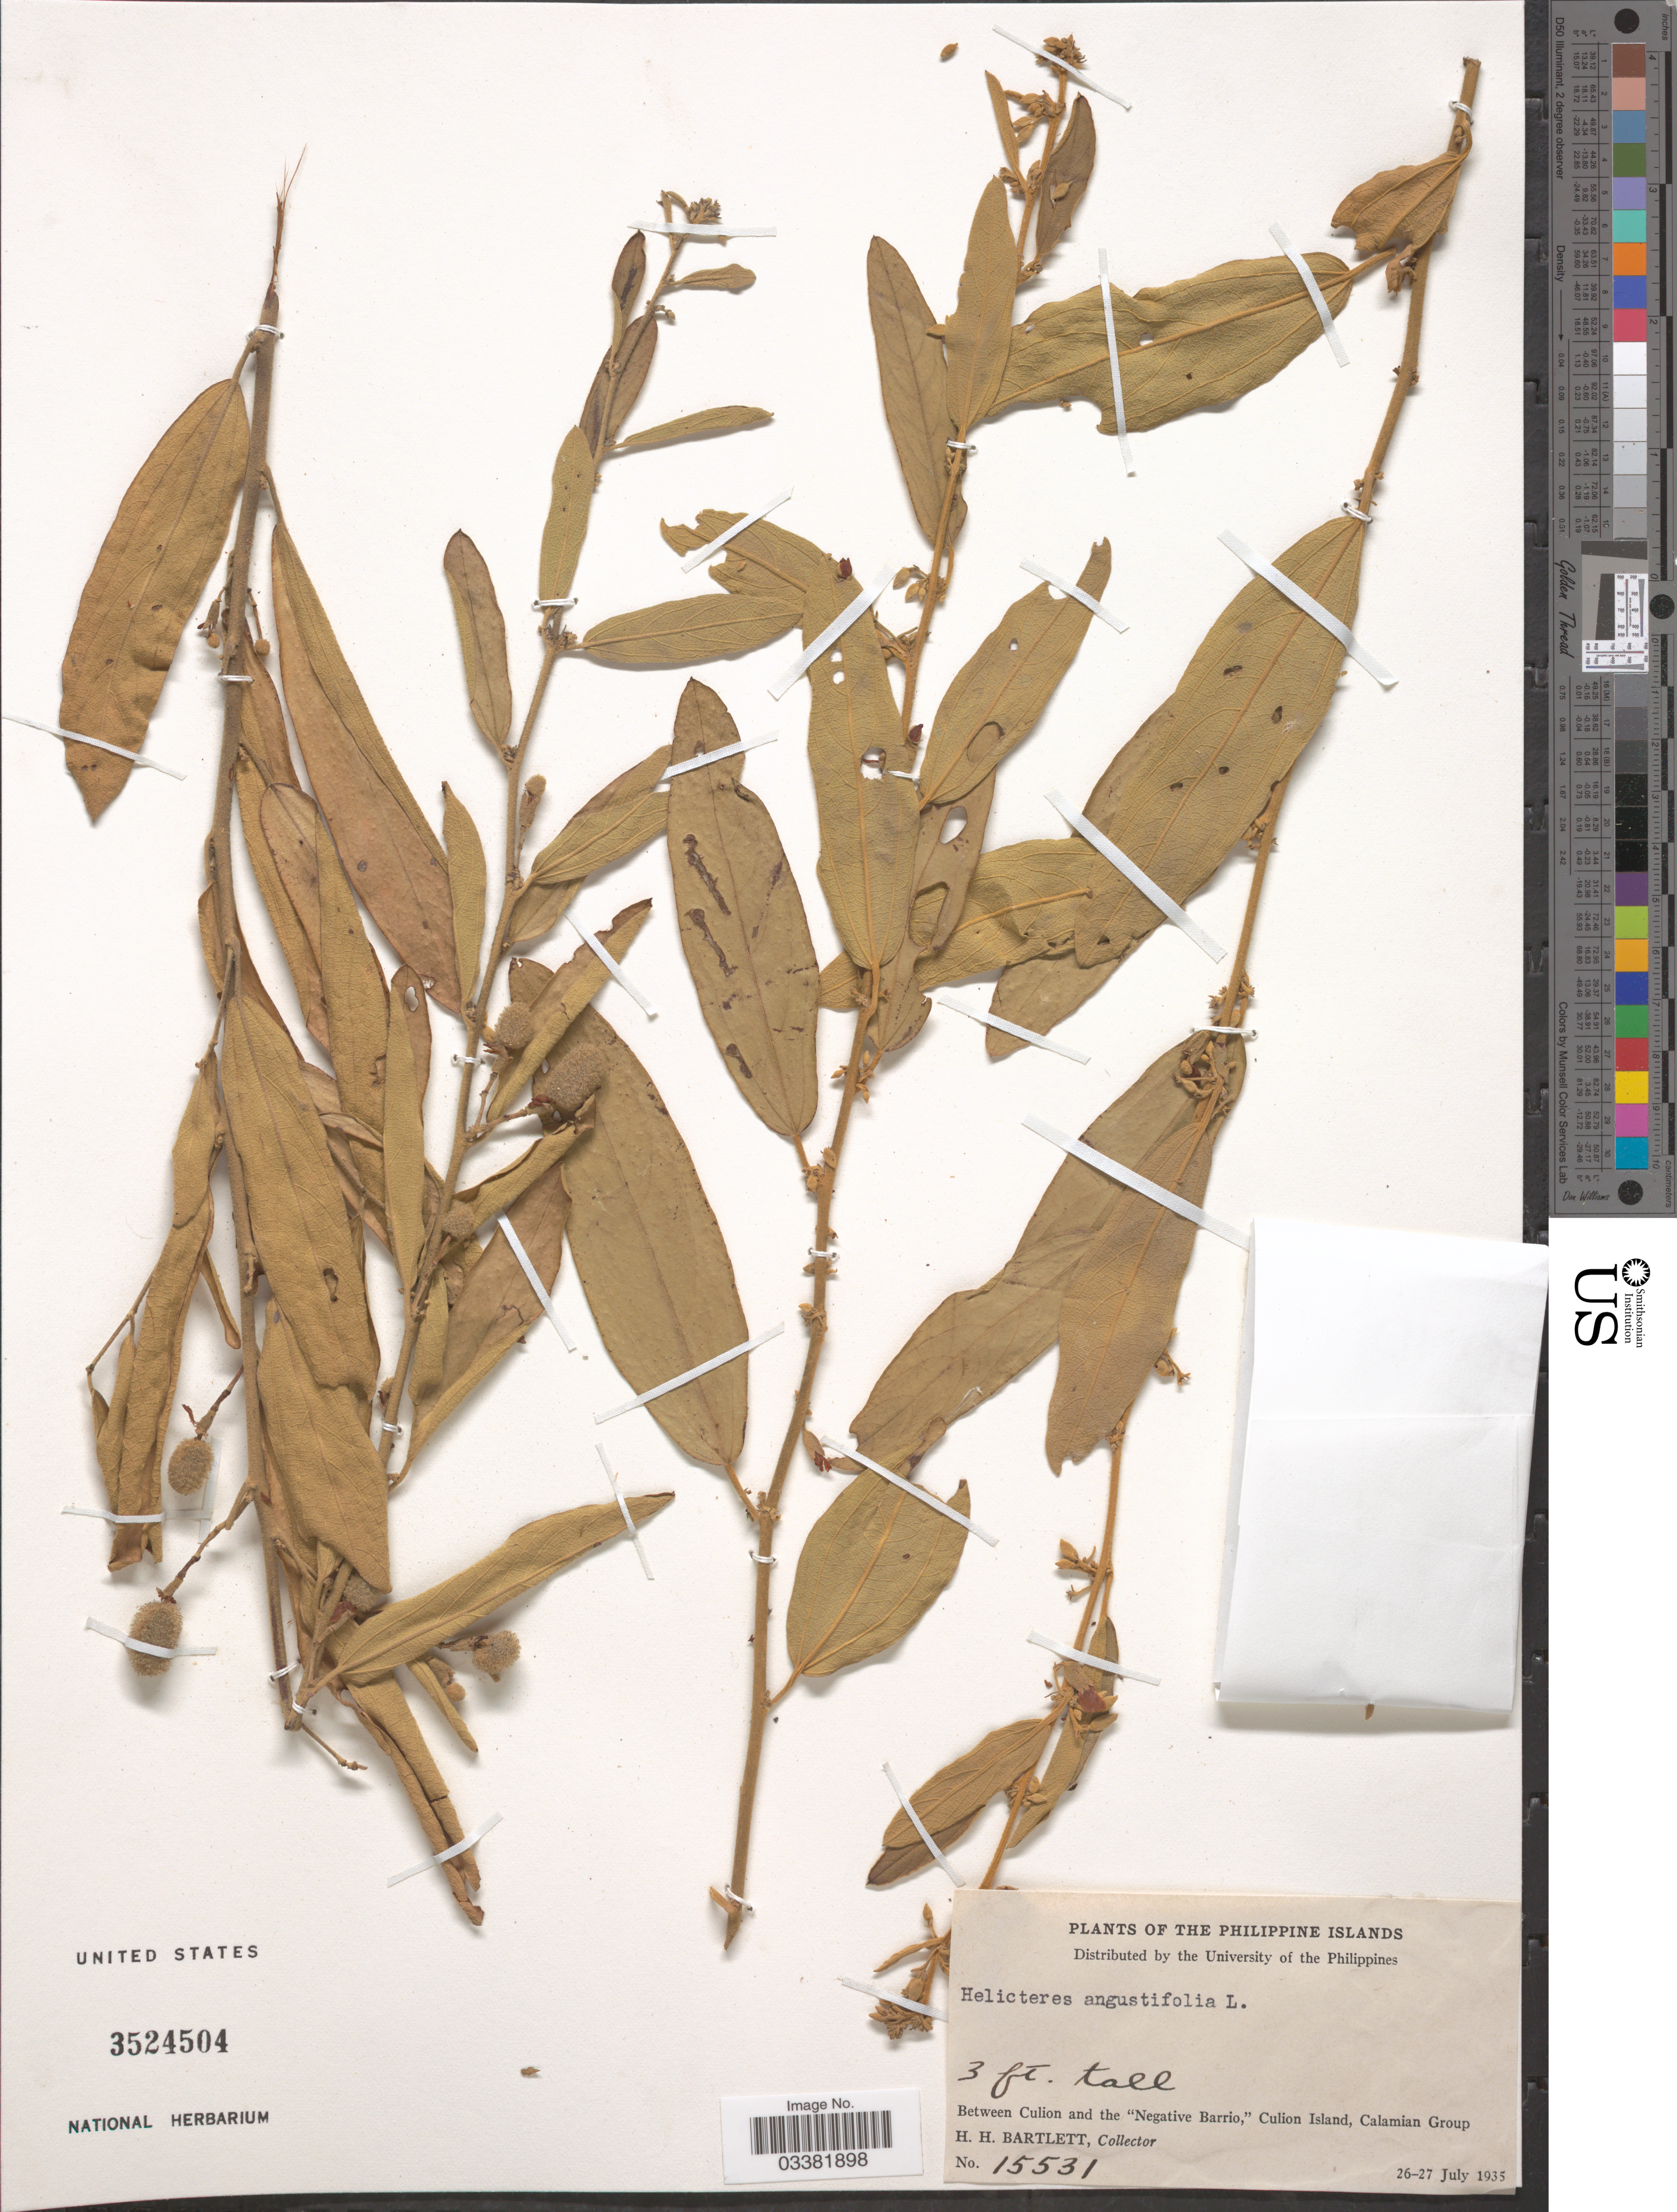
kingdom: Plantae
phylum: Tracheophyta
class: Magnoliopsida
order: Malvales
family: Malvaceae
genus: Helicteres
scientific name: Helicteres angustifolia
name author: L.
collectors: H. H. Bartlett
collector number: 15531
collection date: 1935-07-26/1935-07-27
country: Philippines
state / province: Mimaropa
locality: Between Culion and the "Negative Barrio," Culion Island, Calamian Group.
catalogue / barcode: US 3524504